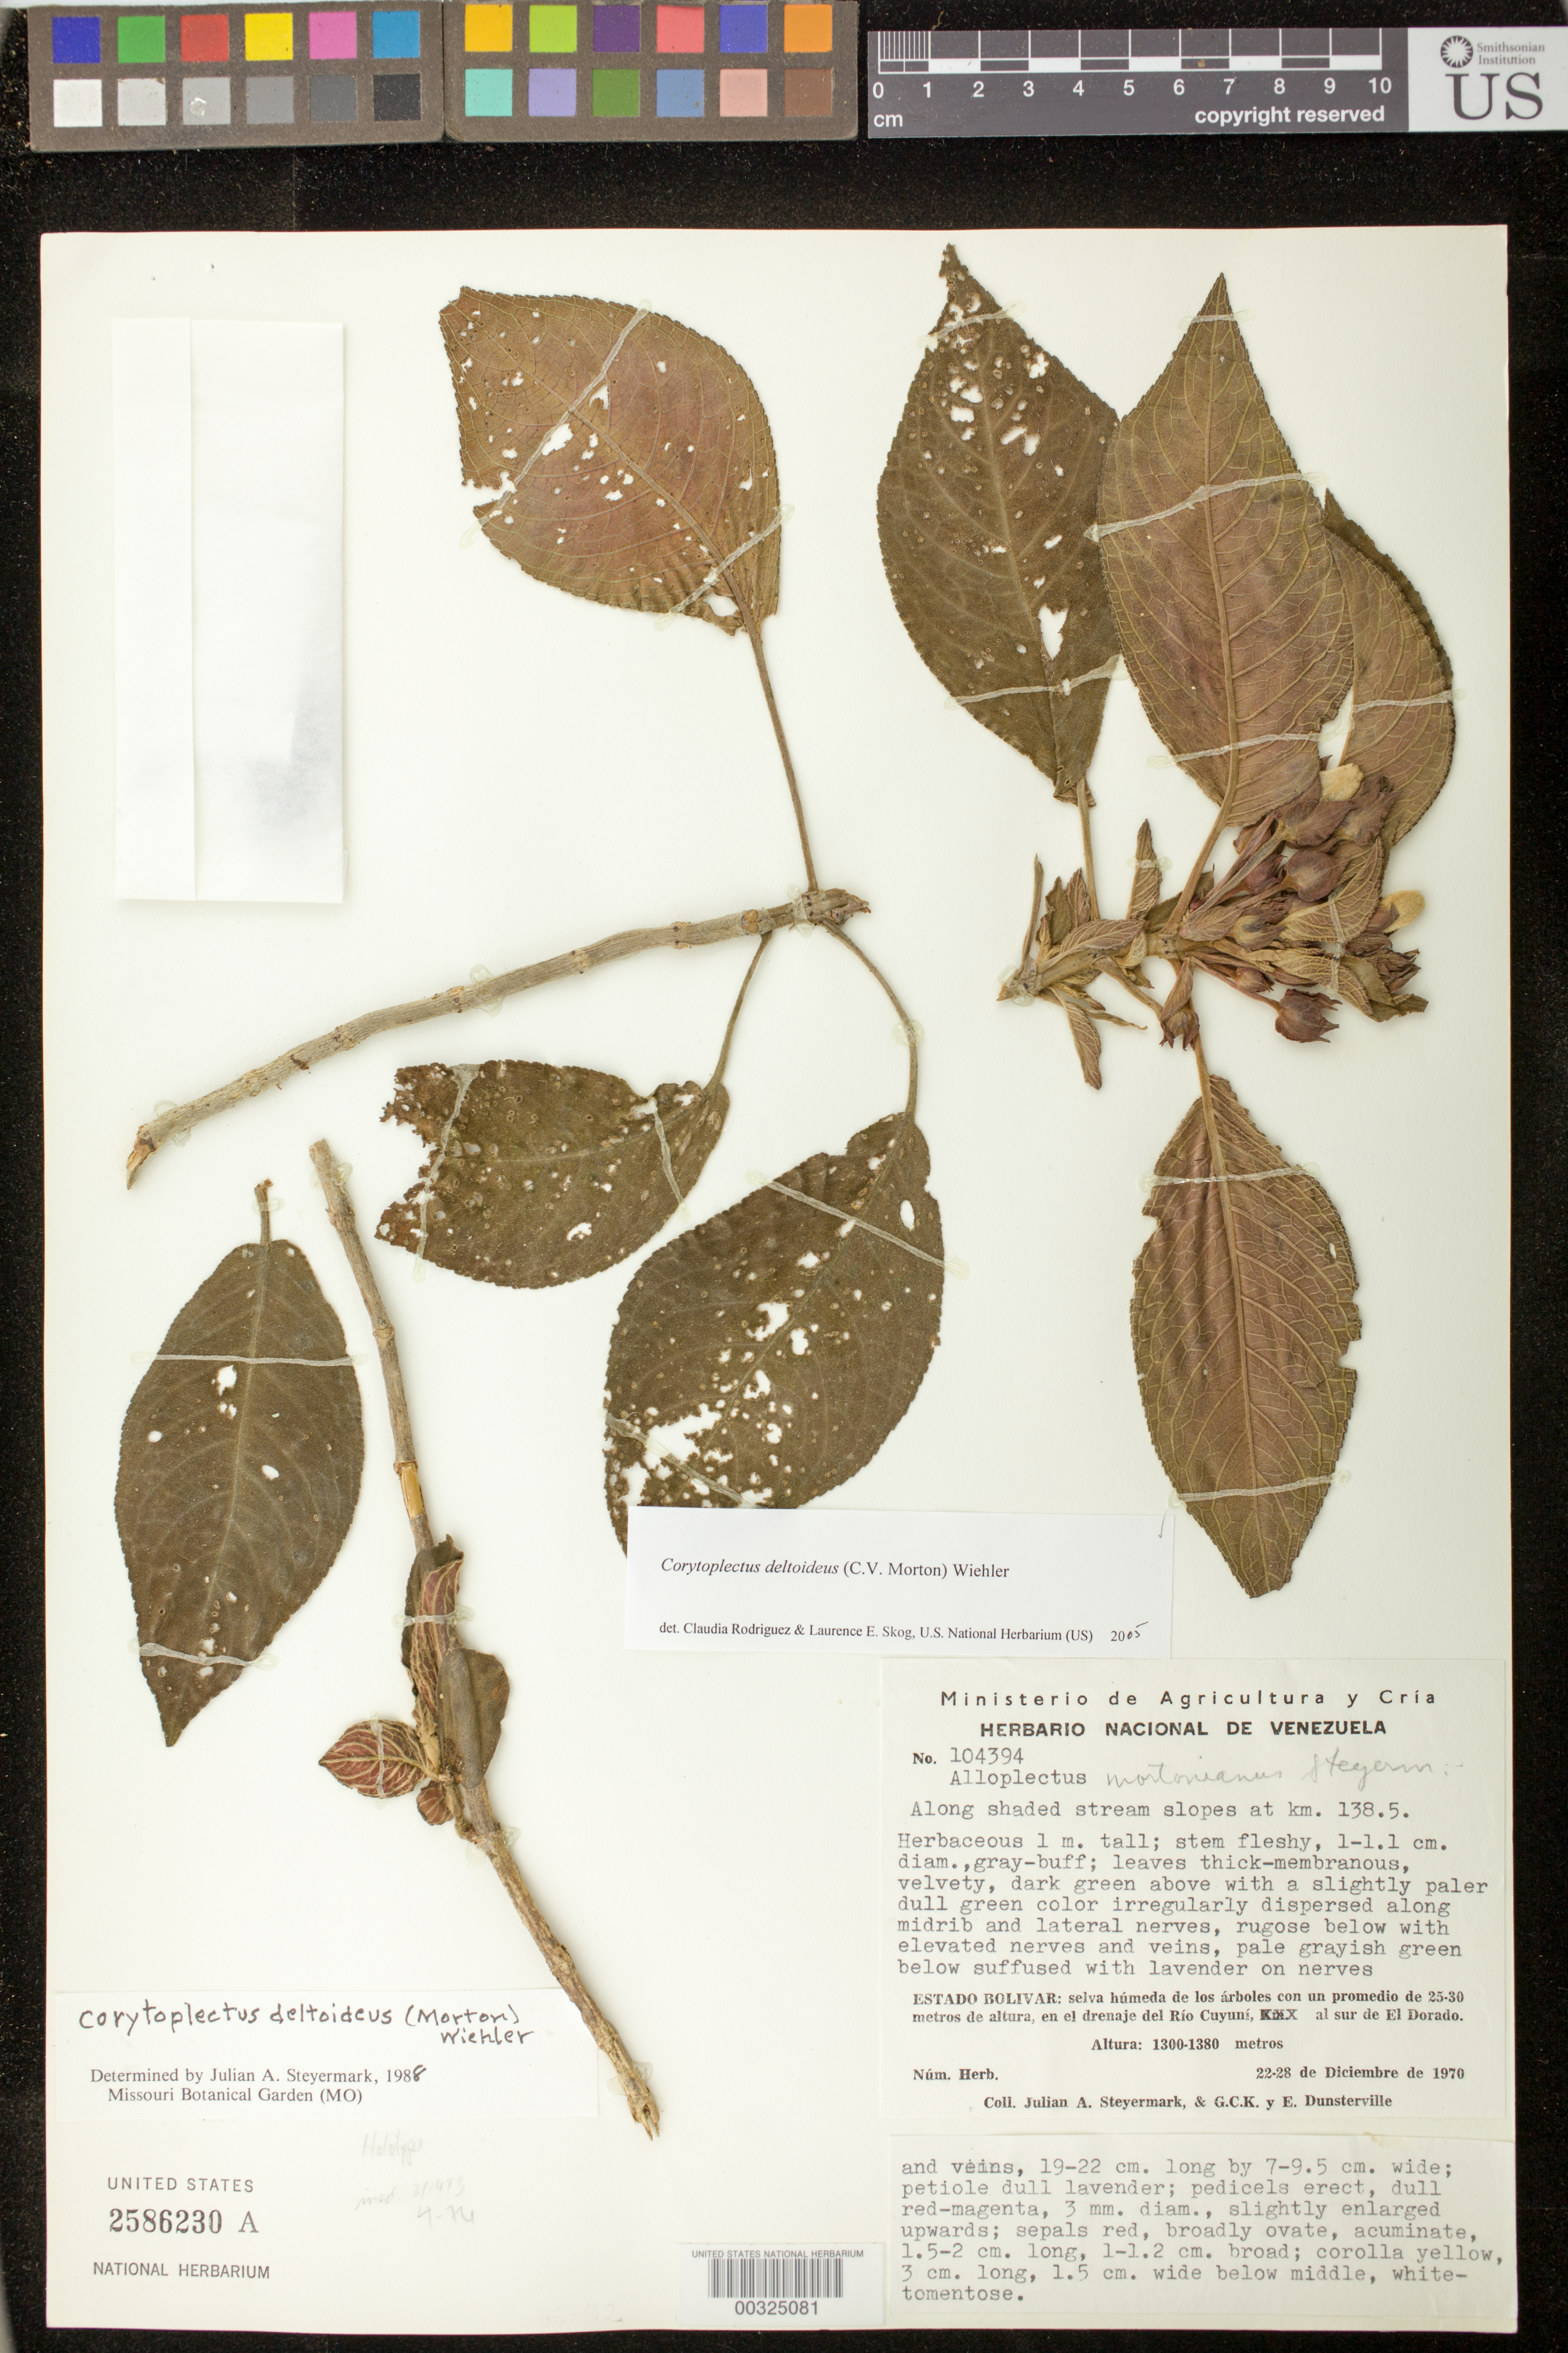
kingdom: Plantae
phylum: Tracheophyta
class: Magnoliopsida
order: Lamiales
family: Gesneriaceae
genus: Corytoplectus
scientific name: Corytoplectus deltoideus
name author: (C.V. Morton) Wiehler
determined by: Rodríguez-Flores, C. I.; Skog, L. E.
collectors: J. Steyermark, G. C. K. Dunsterville & E. Dunsterville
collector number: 104394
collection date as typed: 22-28 Dec 1970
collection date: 1970-12-22/1970-12-28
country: Venezuela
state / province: Bolívar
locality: En el drenage del Río Cuyuní, al sur de El Dorado, at km 138.5.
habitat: Selv húmeda; along shaded stream slopes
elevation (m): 1300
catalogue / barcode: US 2586230A